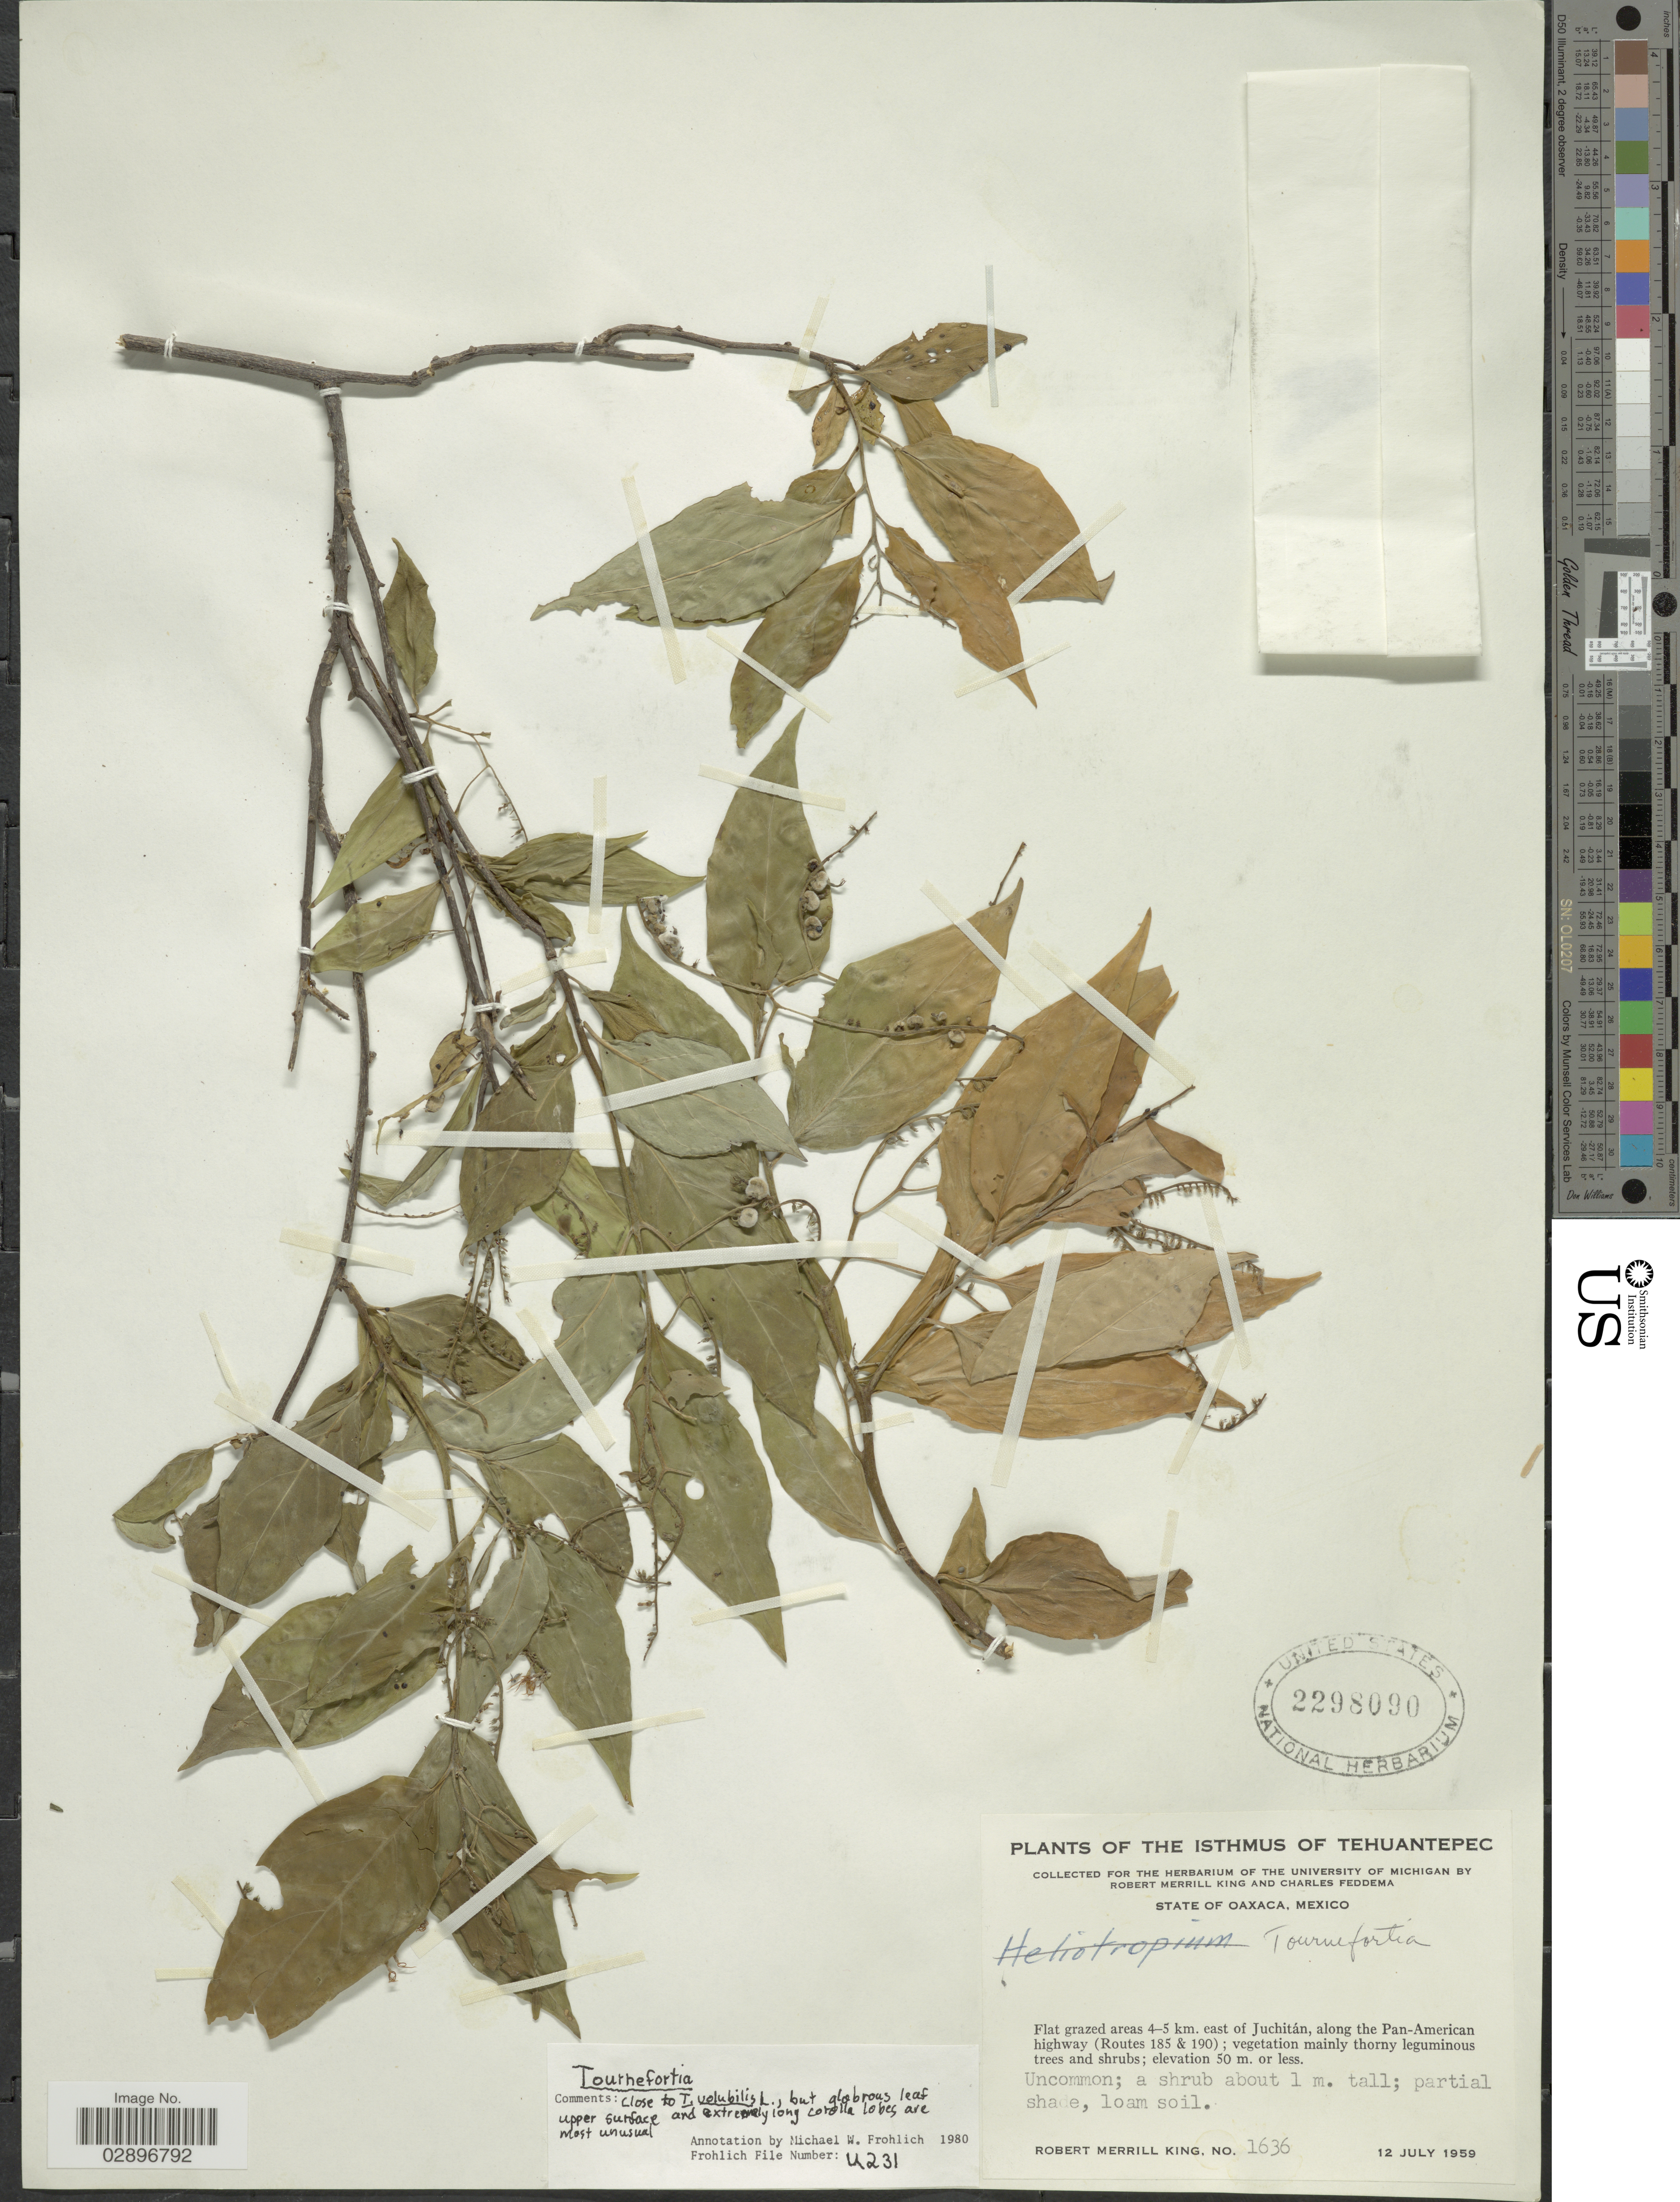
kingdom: Plantae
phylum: Tracheophyta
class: Magnoliopsida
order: Boraginales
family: Heliotropiaceae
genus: Tournefortia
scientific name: Tournefortia potosina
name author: Standl.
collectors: R. M. King & C. Feddema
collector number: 1636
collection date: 1959-07-12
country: Mexico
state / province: Oaxaca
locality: Isthmus of Tehuantepec. Flat grazed areas 4-5 km. east of Juchitán, along the Pan-American highway (Routes 185 & 190).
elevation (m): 50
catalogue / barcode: US 2298090